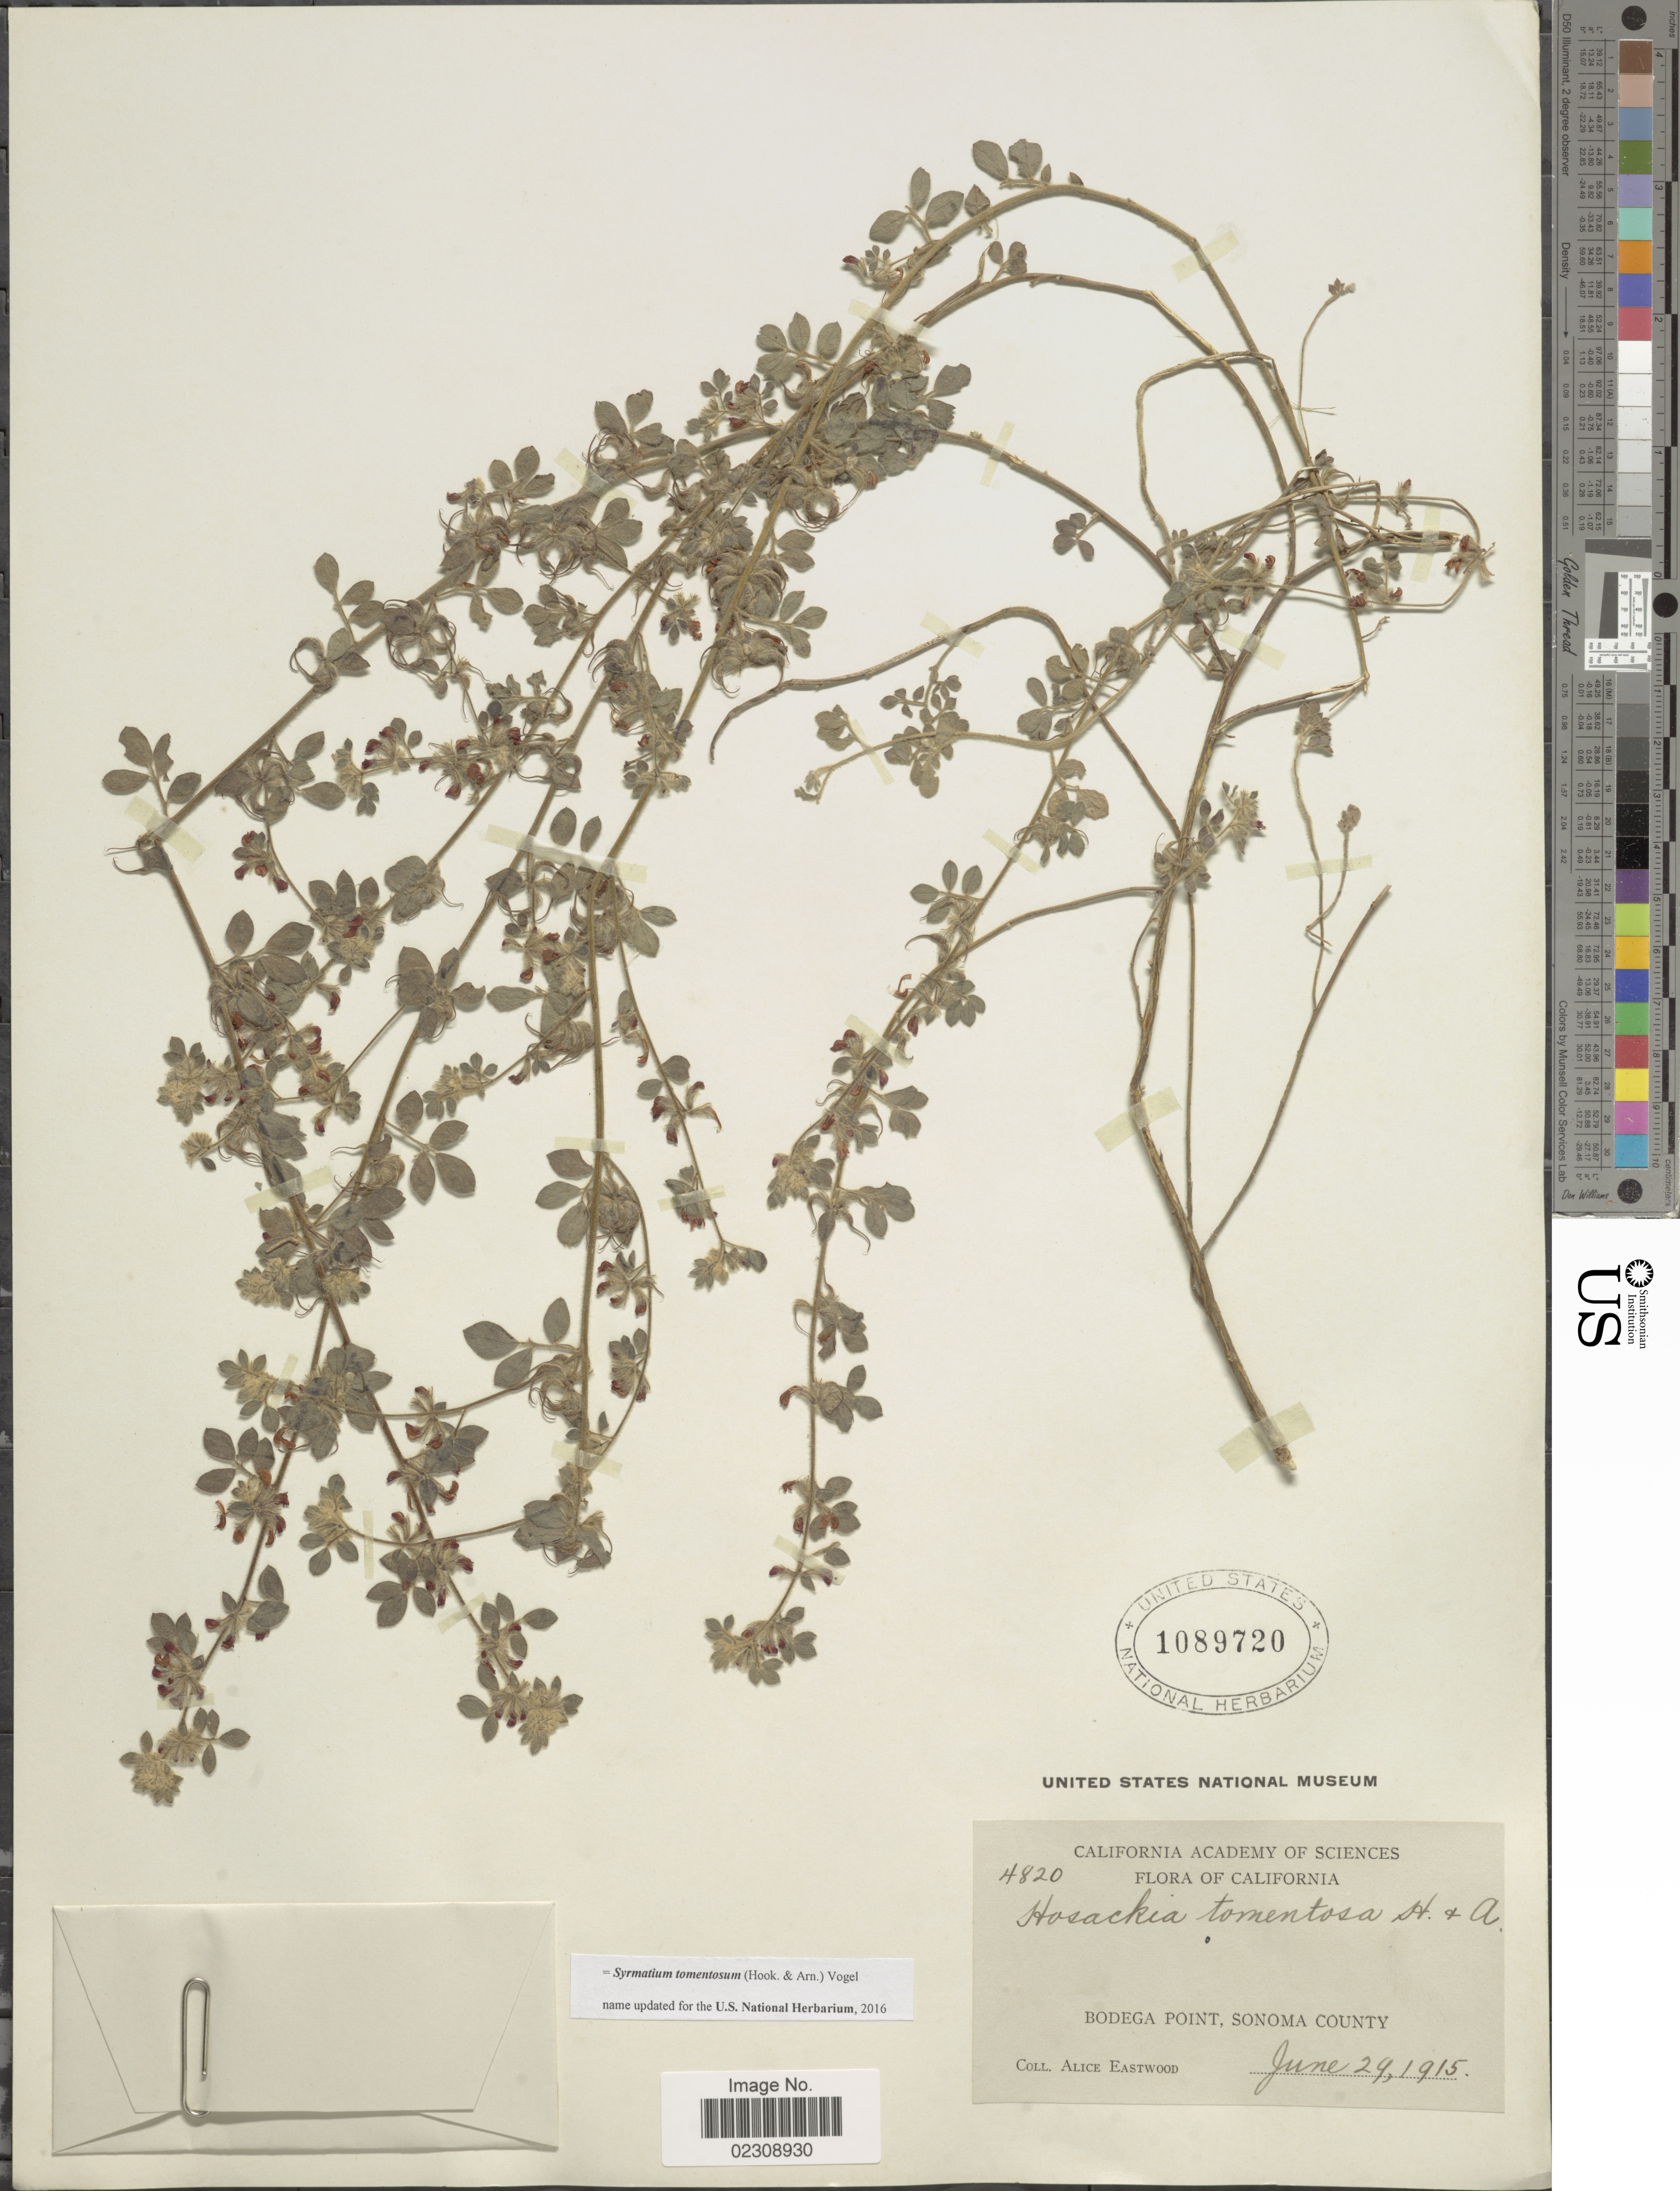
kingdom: Plantae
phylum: Tracheophyta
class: Magnoliopsida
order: Fabales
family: Fabaceae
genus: Syrmatium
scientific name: Syrmatium tomentosum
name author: (Hook. & Arn.) Vogel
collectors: A. Eastwood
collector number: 4820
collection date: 1915-06-29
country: United States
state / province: California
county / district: Sonoma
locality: Bodega Point, Sonoma County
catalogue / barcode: US 1089720